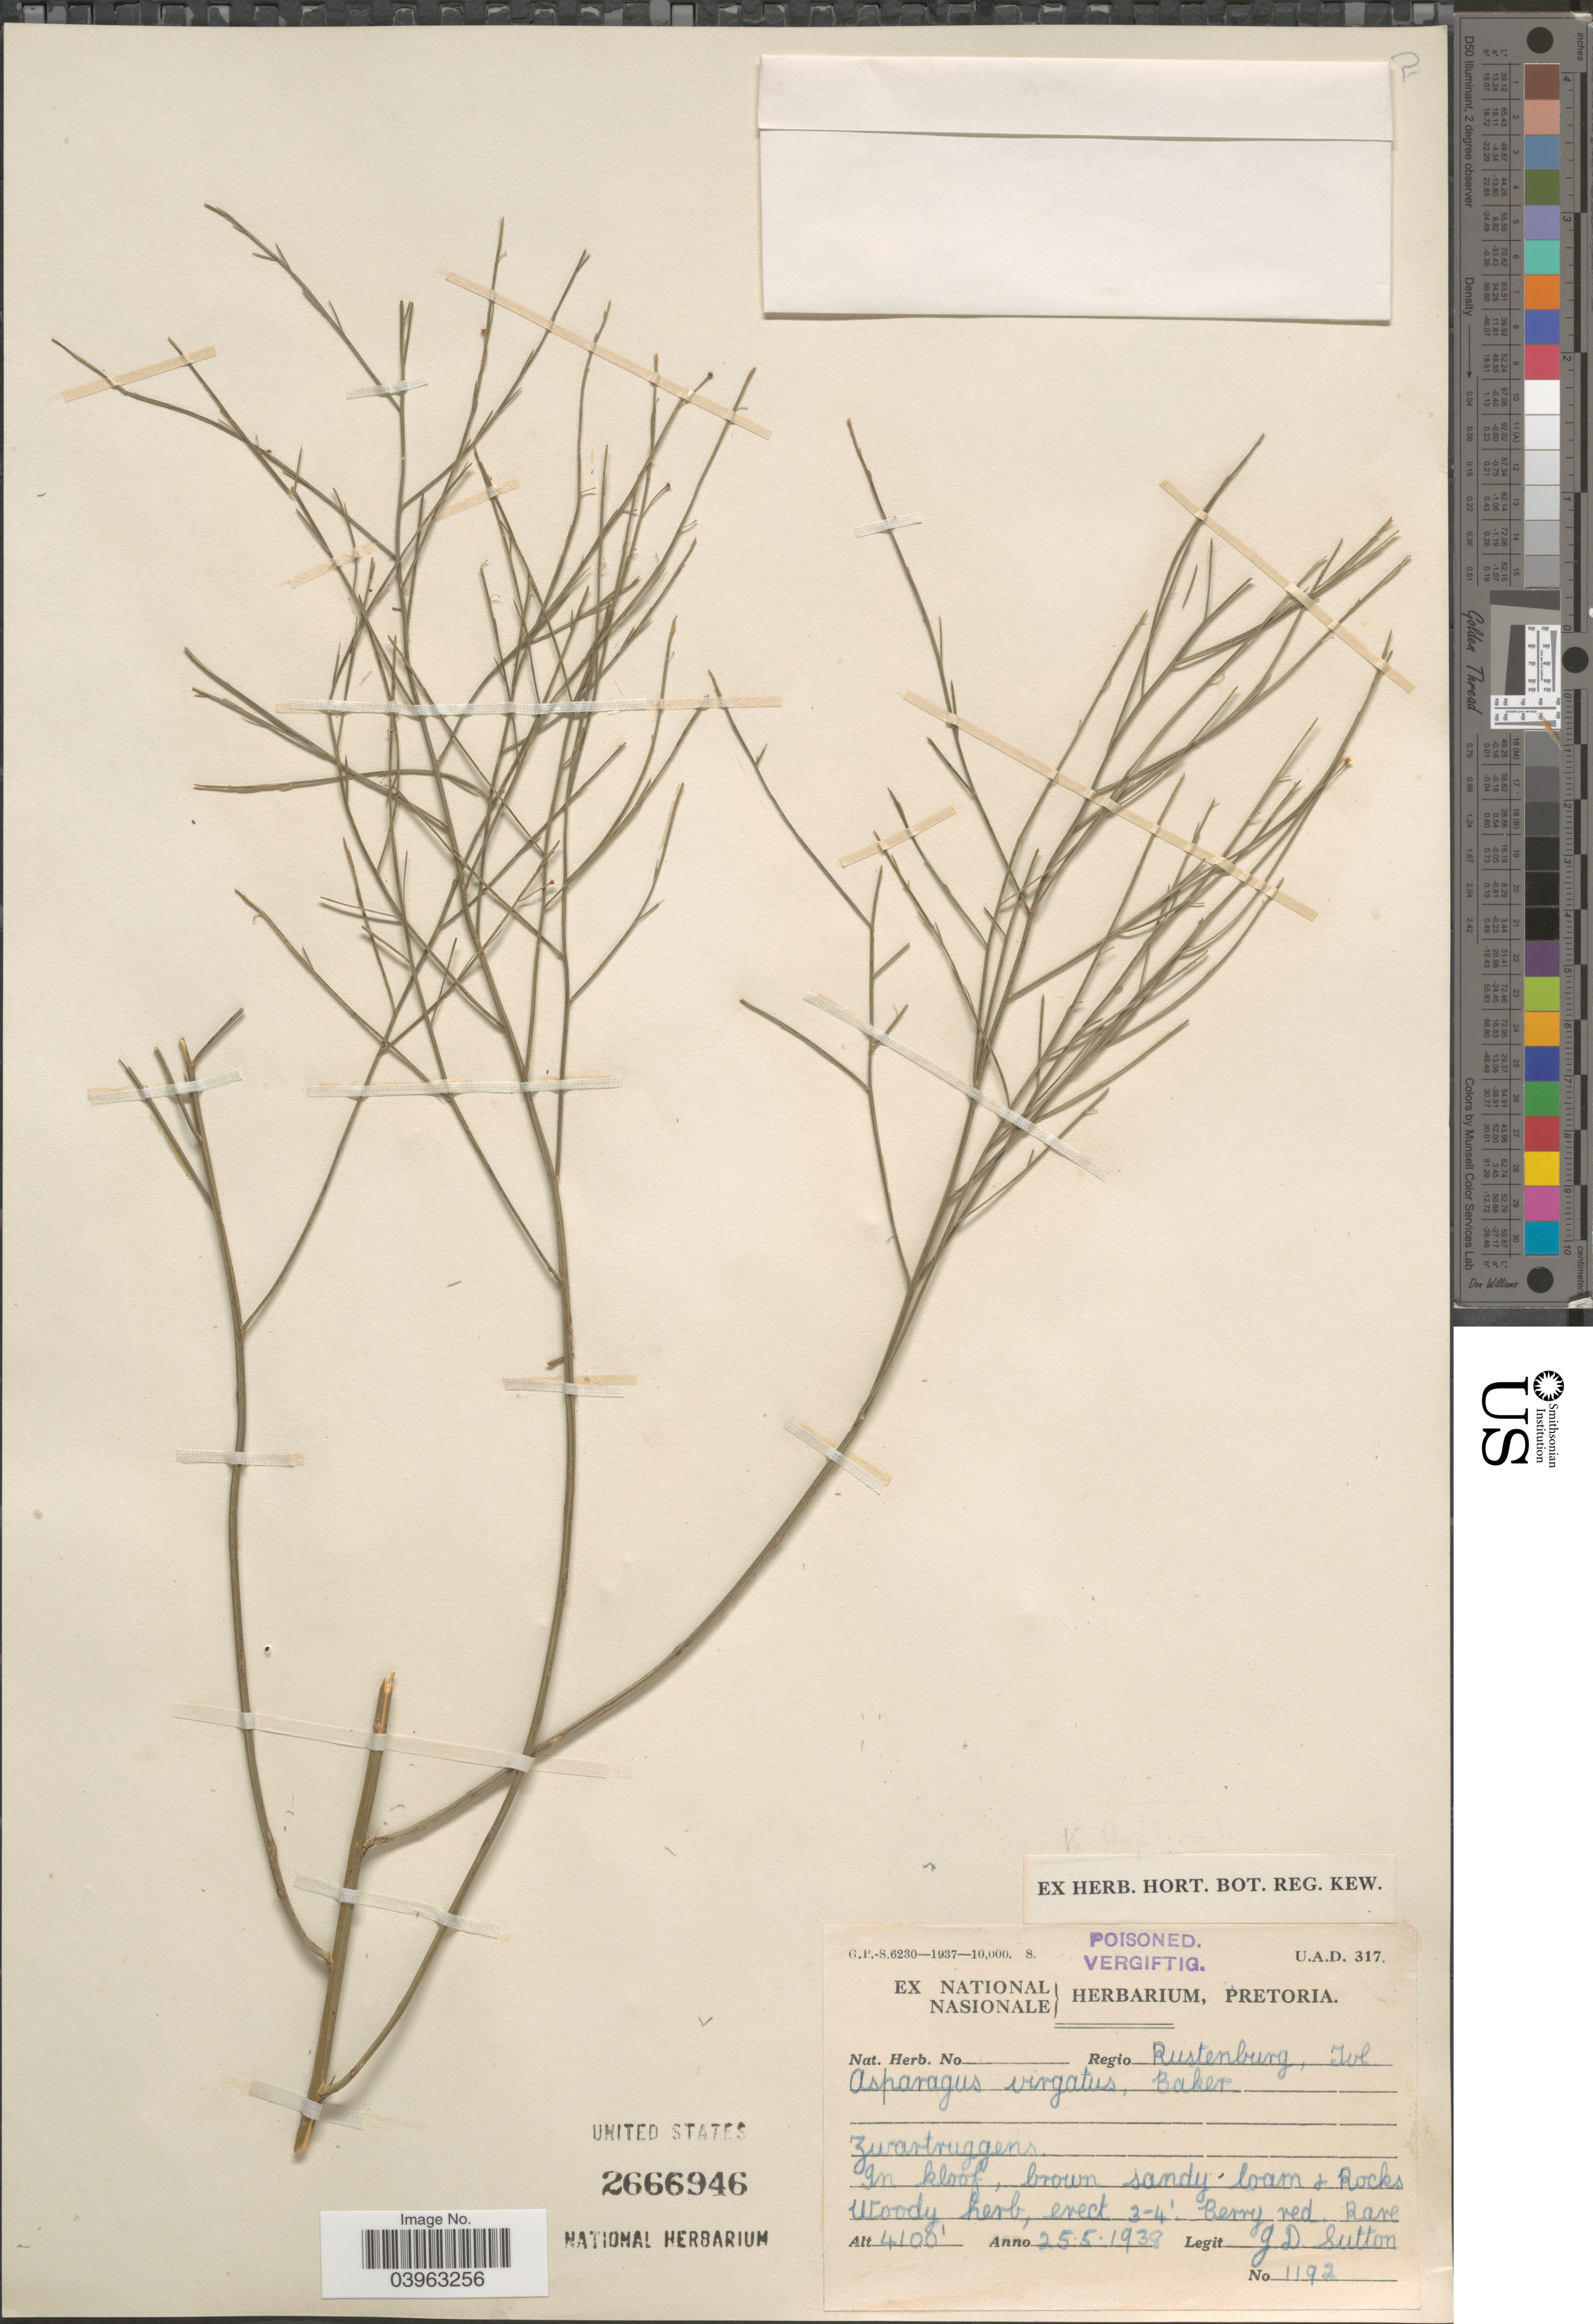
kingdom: Plantae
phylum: Tracheophyta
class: Liliopsida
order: Asparagales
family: Asparagaceae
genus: Asparagus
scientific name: Asparagus virgatus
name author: Baker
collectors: J. Sutton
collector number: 1192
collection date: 1938-05-25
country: South Africa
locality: Regio Rustenburg, Tvl. Zwartruggens.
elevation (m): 1250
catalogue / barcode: US 2666946